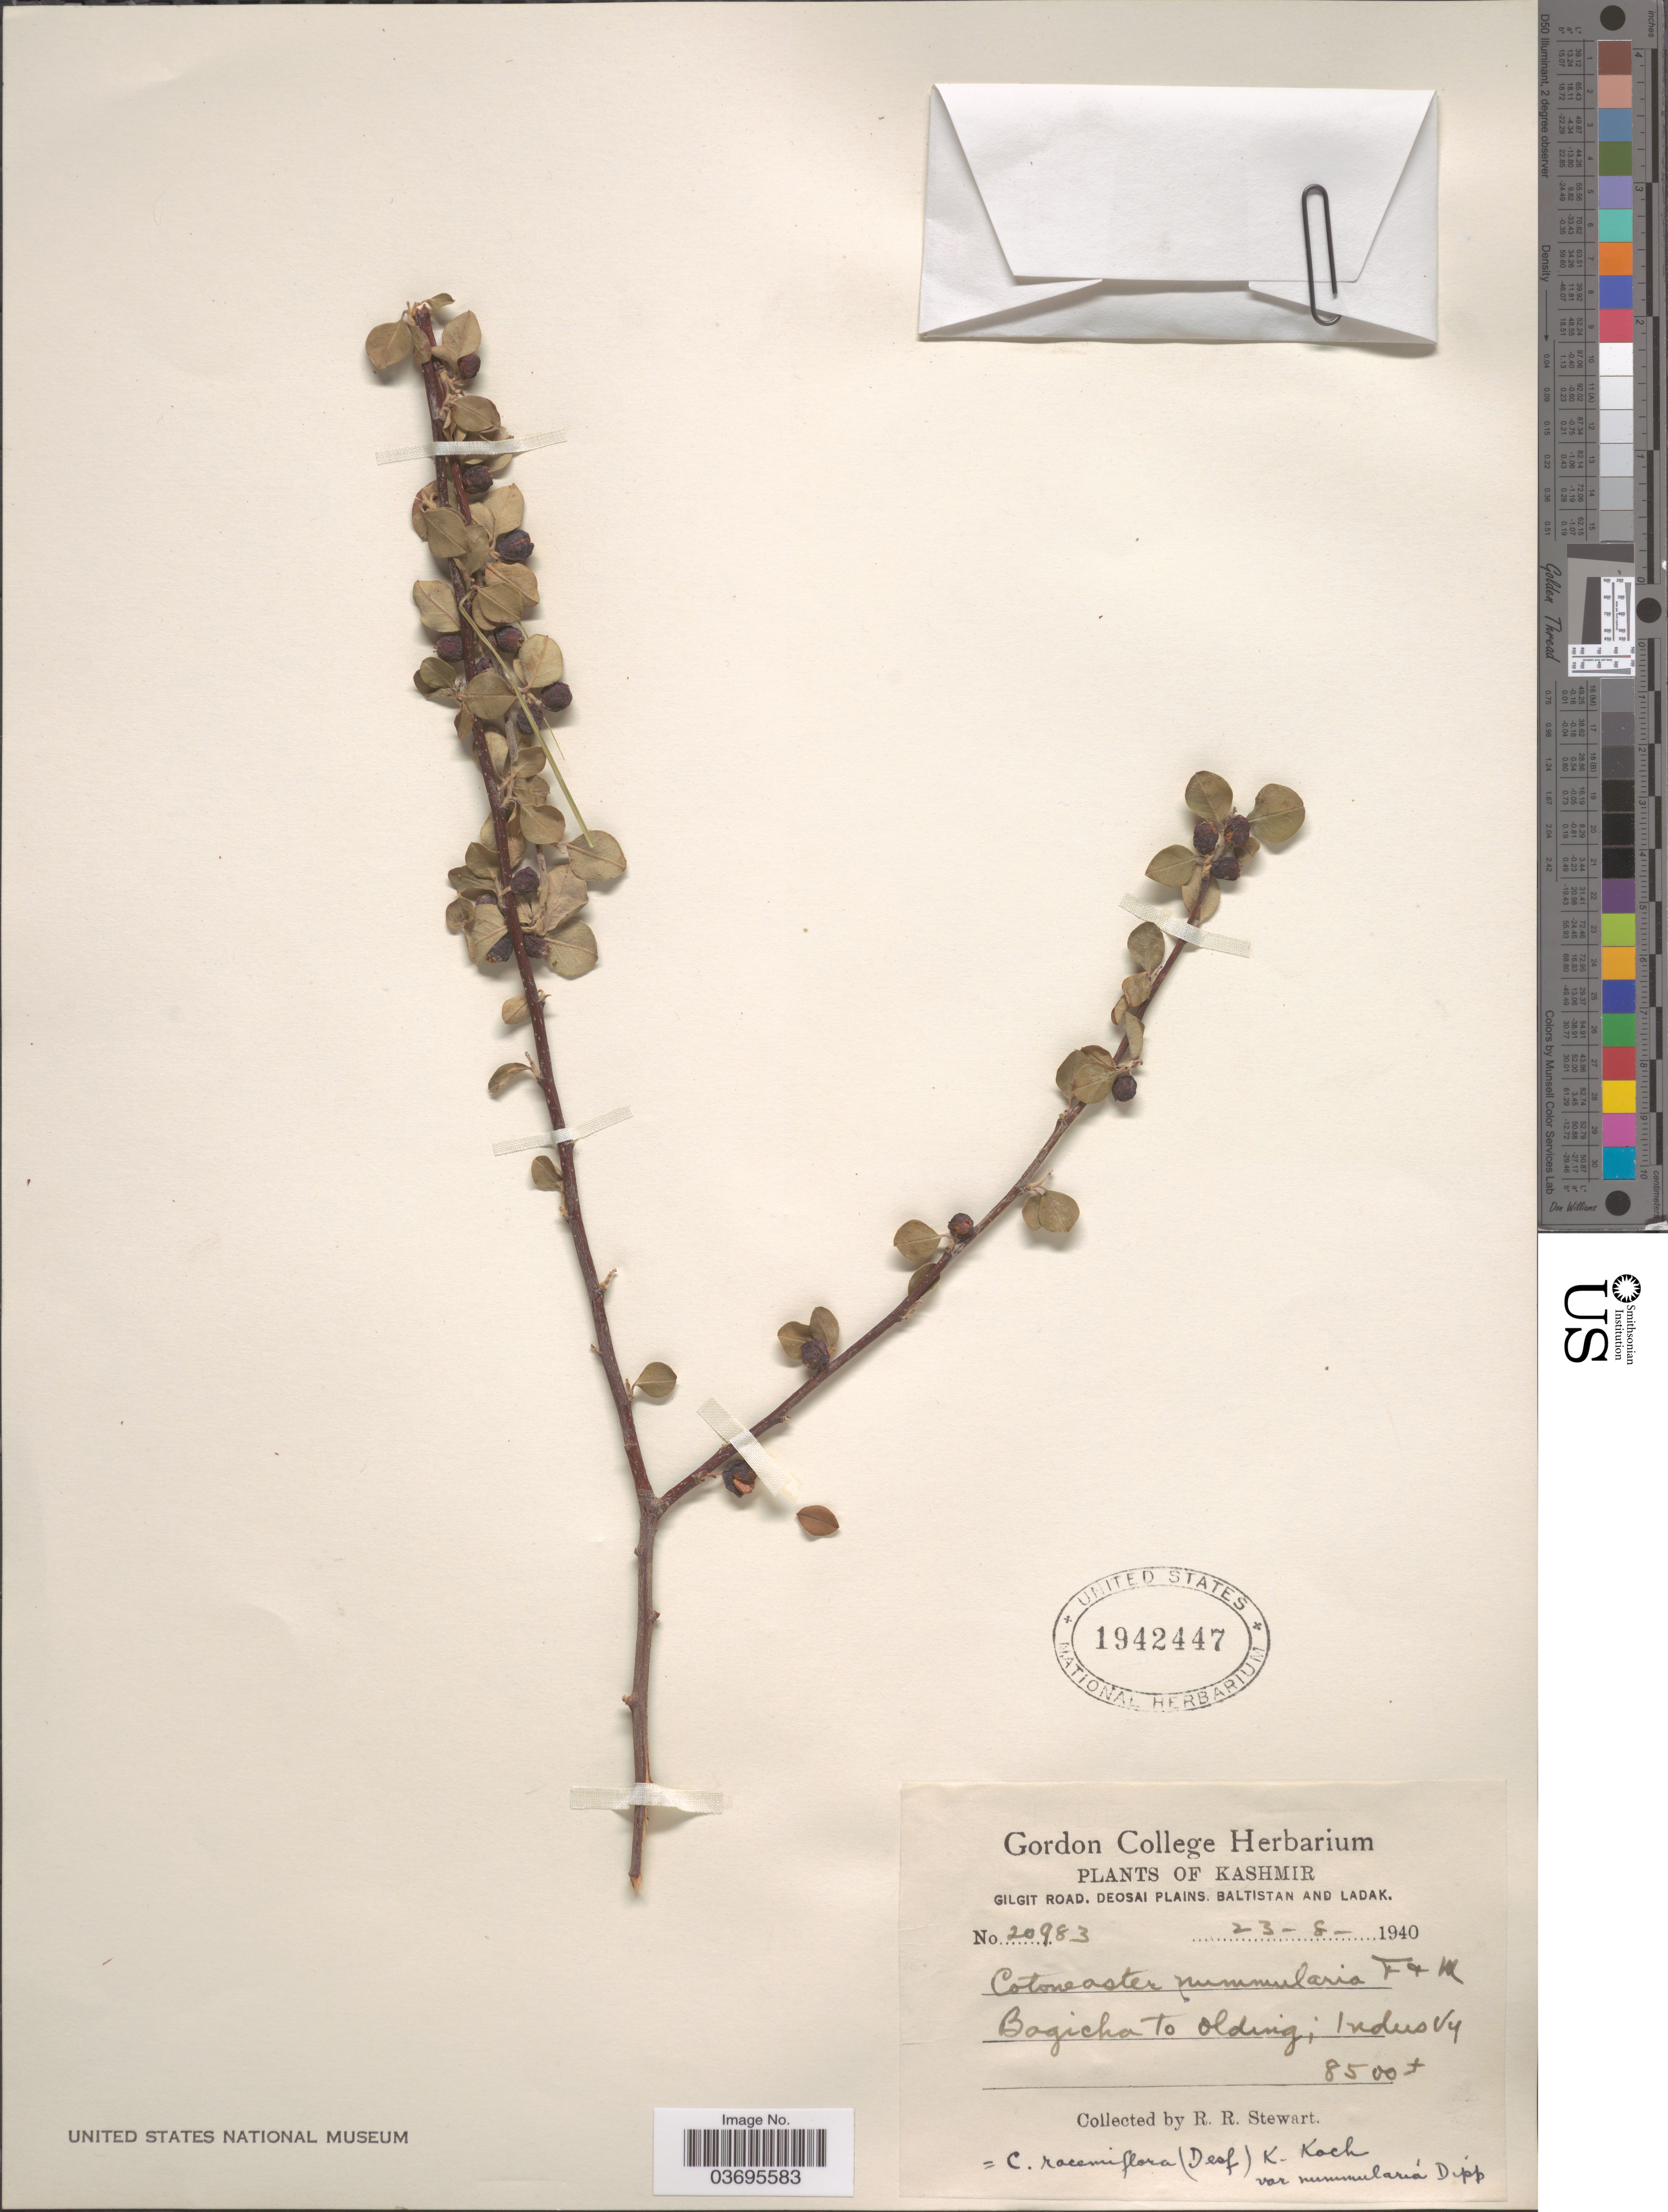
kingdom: Plantae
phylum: Tracheophyta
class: Magnoliopsida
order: Rosales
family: Rosaceae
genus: Cotoneaster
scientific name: Cotoneaster nummularius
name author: Lindl.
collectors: R. Stewart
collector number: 20983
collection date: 1940-08-23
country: Pakistan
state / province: Gilgit-Baltistan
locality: Kashmir. Gilgit Road. Deosai Plains. Baltistan and Ladak. Bagicha to Olding; Indus Vy.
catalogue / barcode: US 1942447